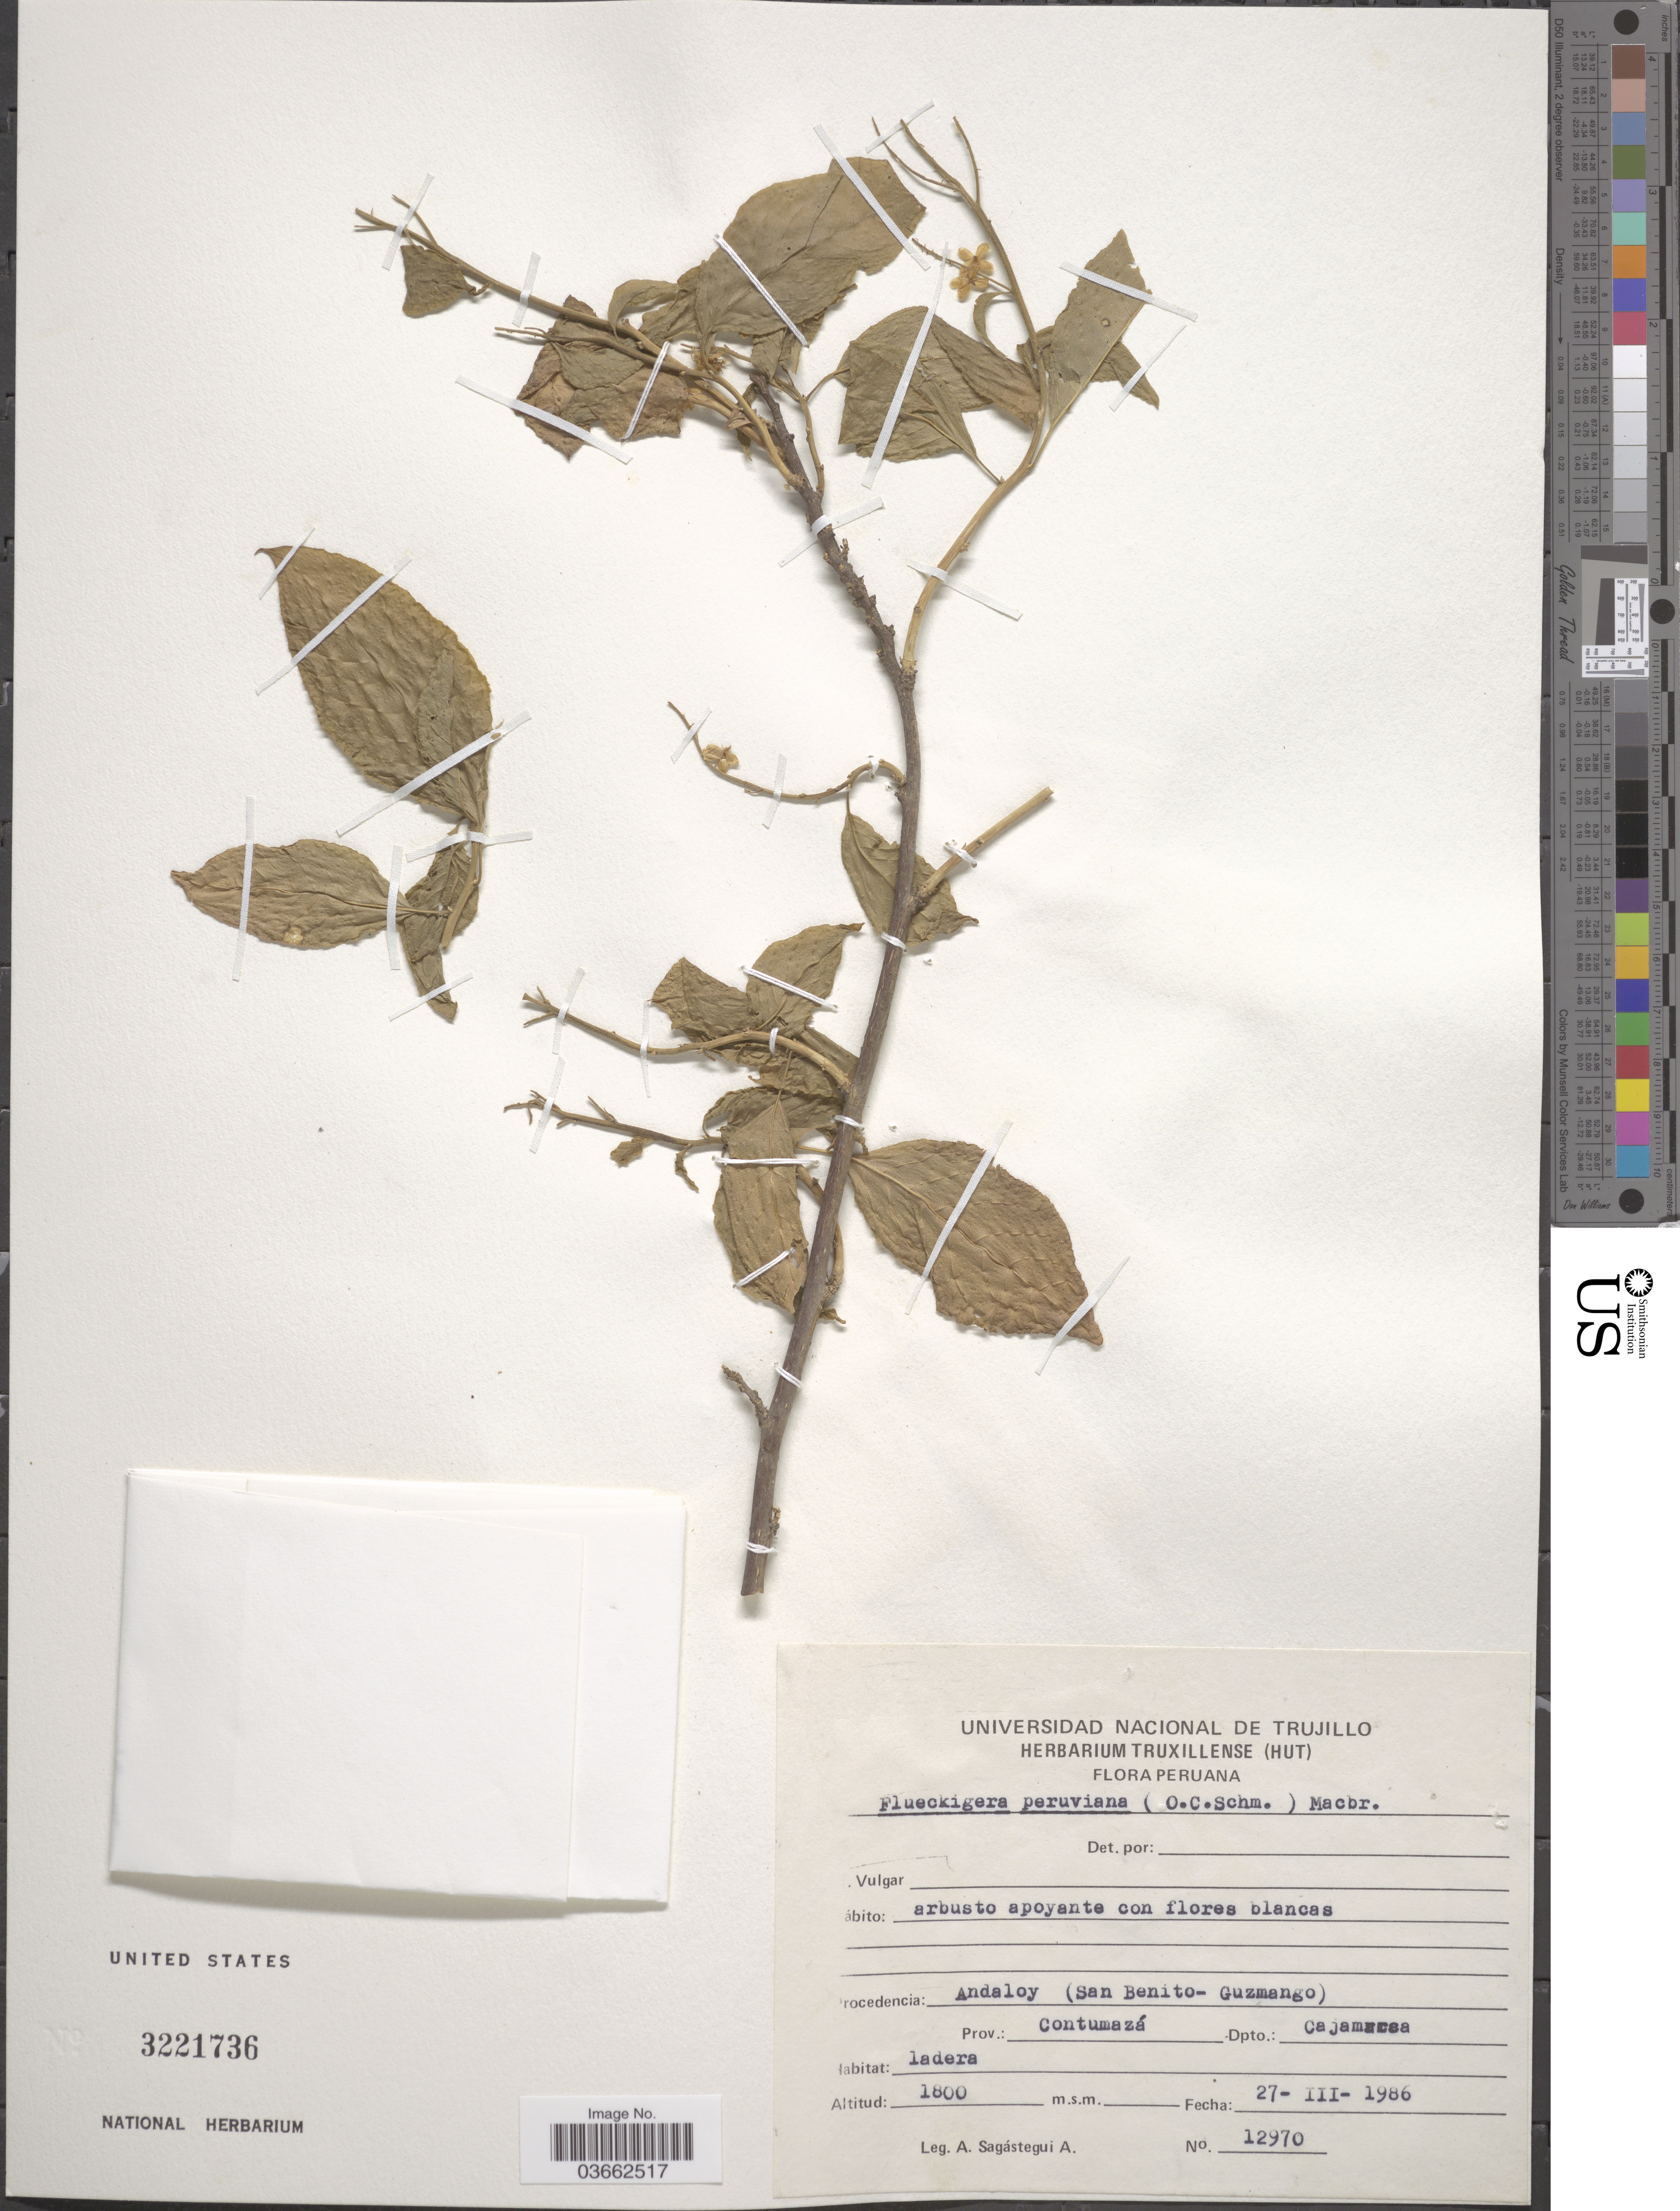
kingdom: Plantae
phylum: Tracheophyta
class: Magnoliopsida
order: Caryophyllales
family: Phytolaccaceae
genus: Ledenbergia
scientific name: Ledenbergia peruviana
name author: O.C. Schmidt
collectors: A. Sagástegui A.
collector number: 12970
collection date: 1986-03-27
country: Peru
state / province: Cajamarca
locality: Procedencia: Andaloy (San Benito - Guzmango), Prov.: Contumazá, Dpto.: Cajamarca.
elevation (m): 1800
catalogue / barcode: US 3221736